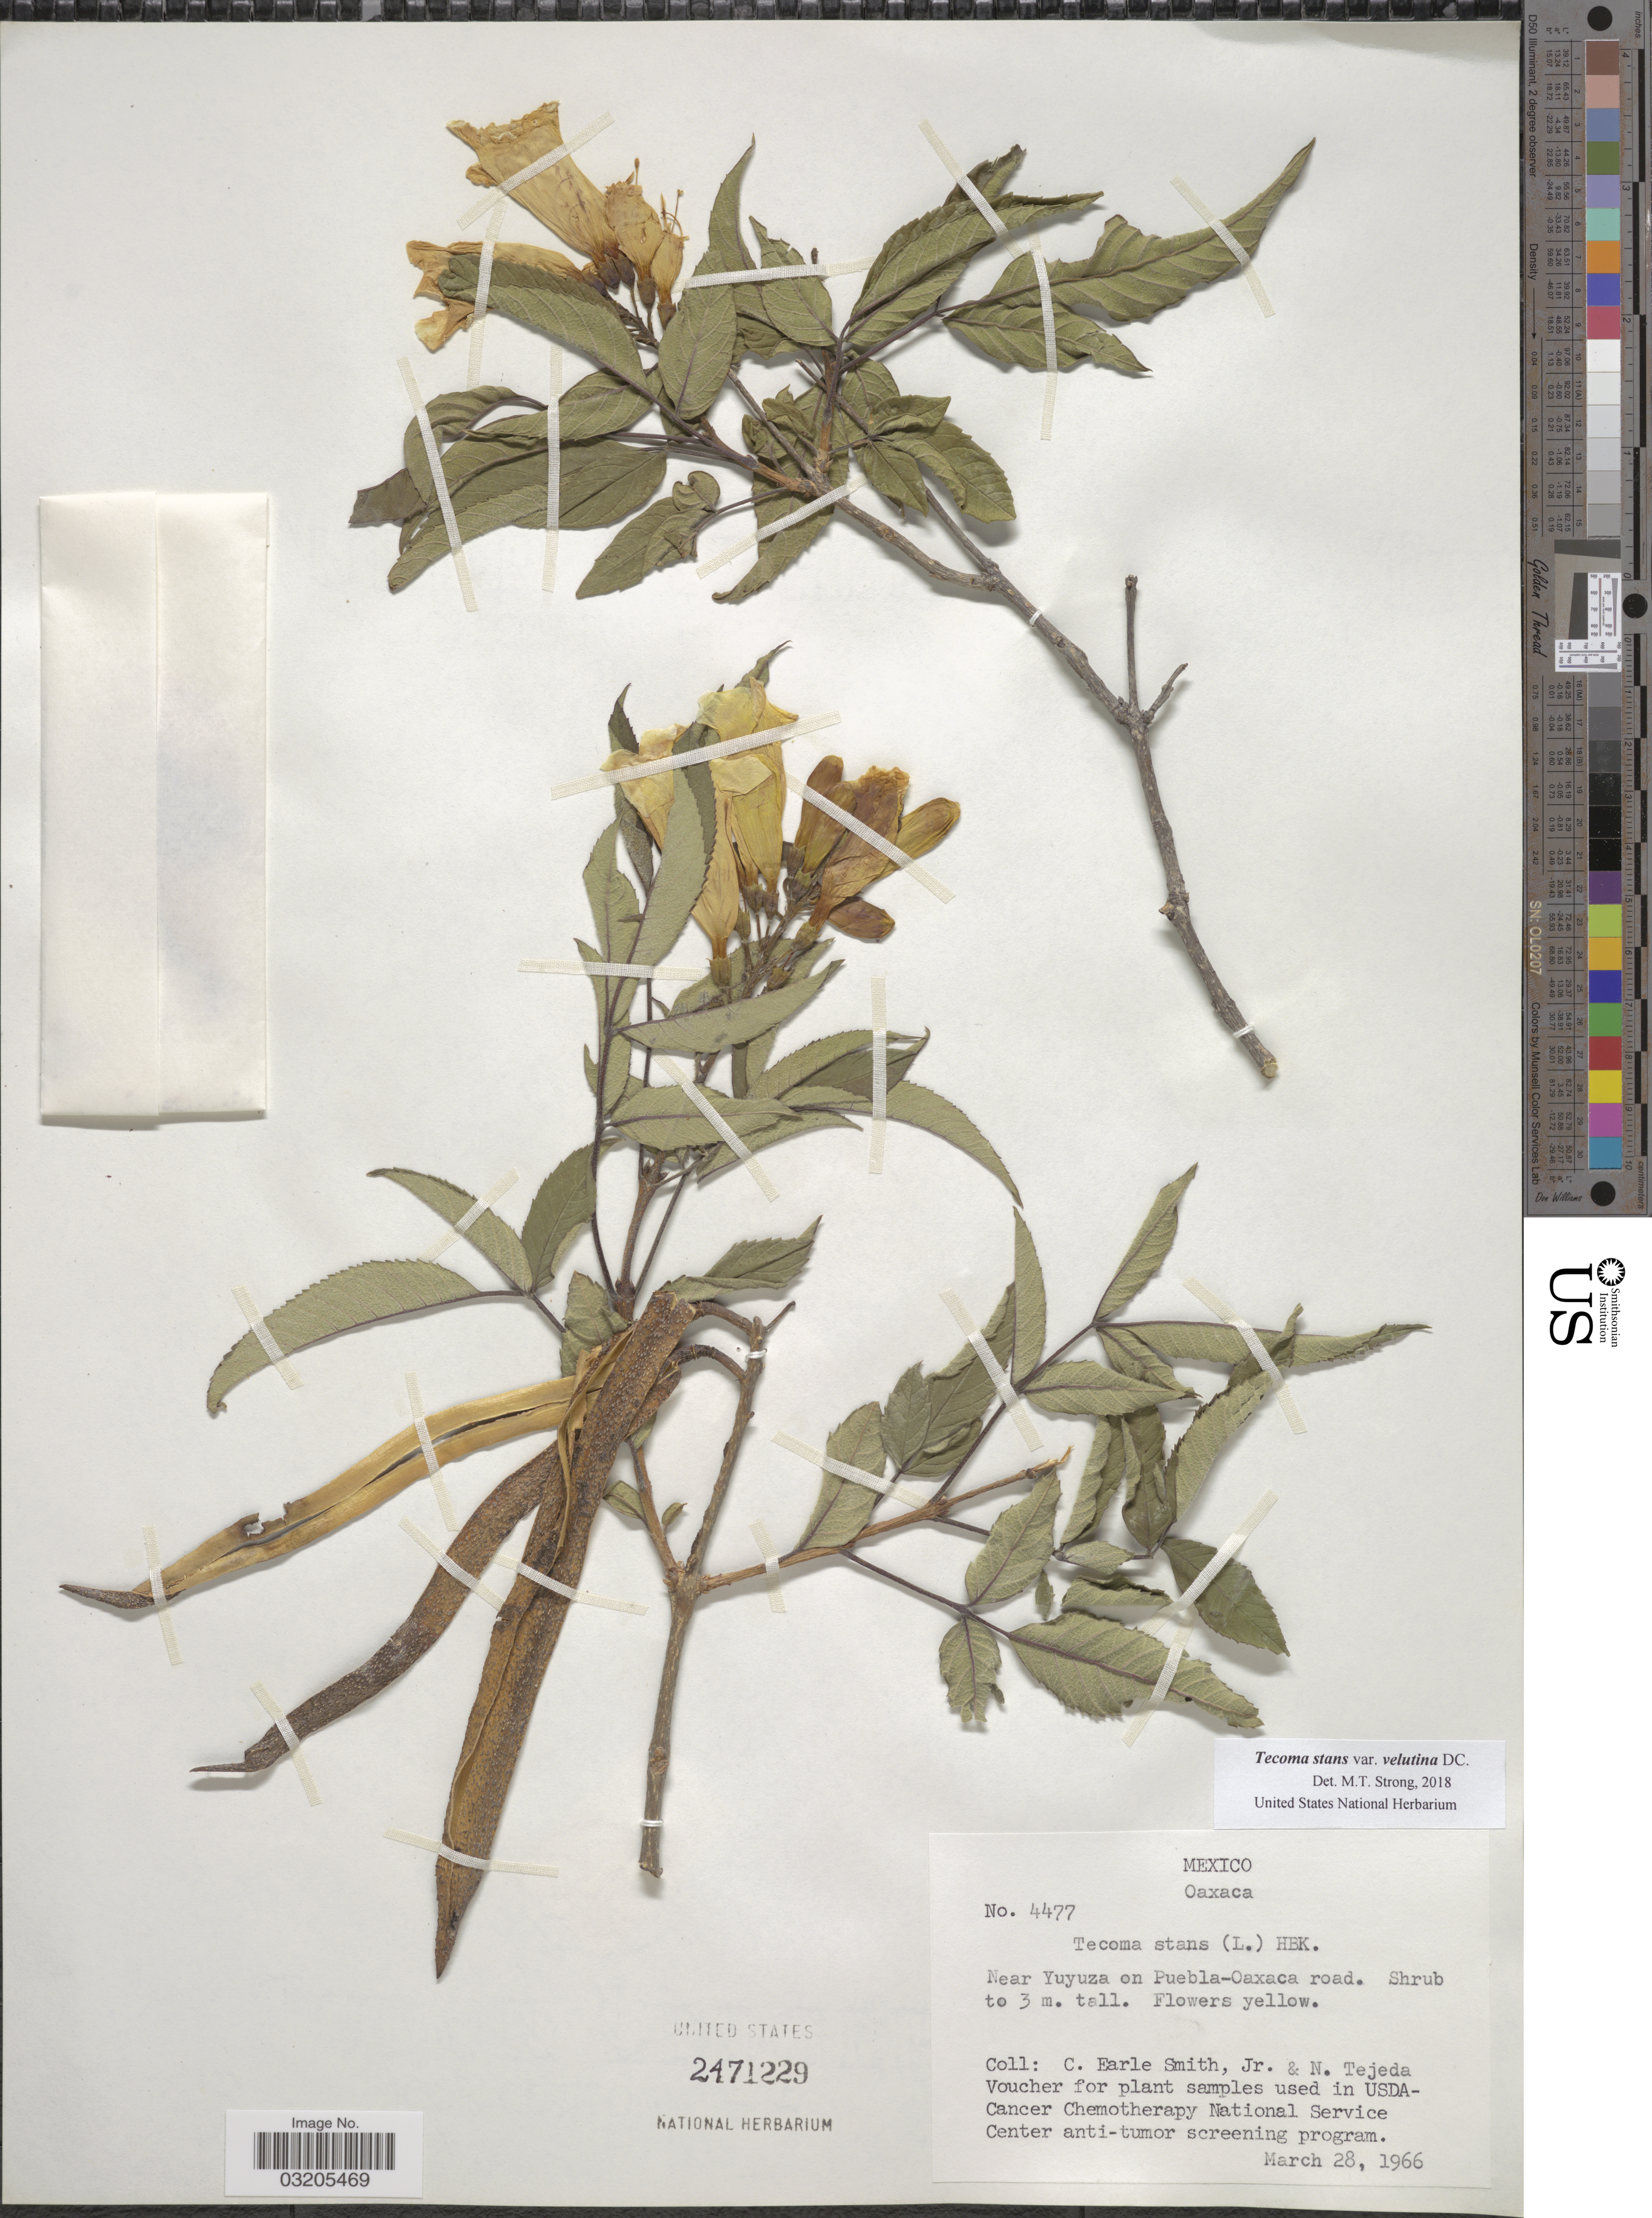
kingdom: Plantae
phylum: Tracheophyta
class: Magnoliopsida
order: Lamiales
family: Bignoniaceae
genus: Tecoma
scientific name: Tecoma stans var. velutina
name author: DC.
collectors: C. E. Smith Jr. & N. Tejeda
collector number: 4477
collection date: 1966-03-28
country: Mexico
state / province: Oaxaca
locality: Near Yuyuza on Puebla-Oaxaca road.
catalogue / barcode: US 2471229